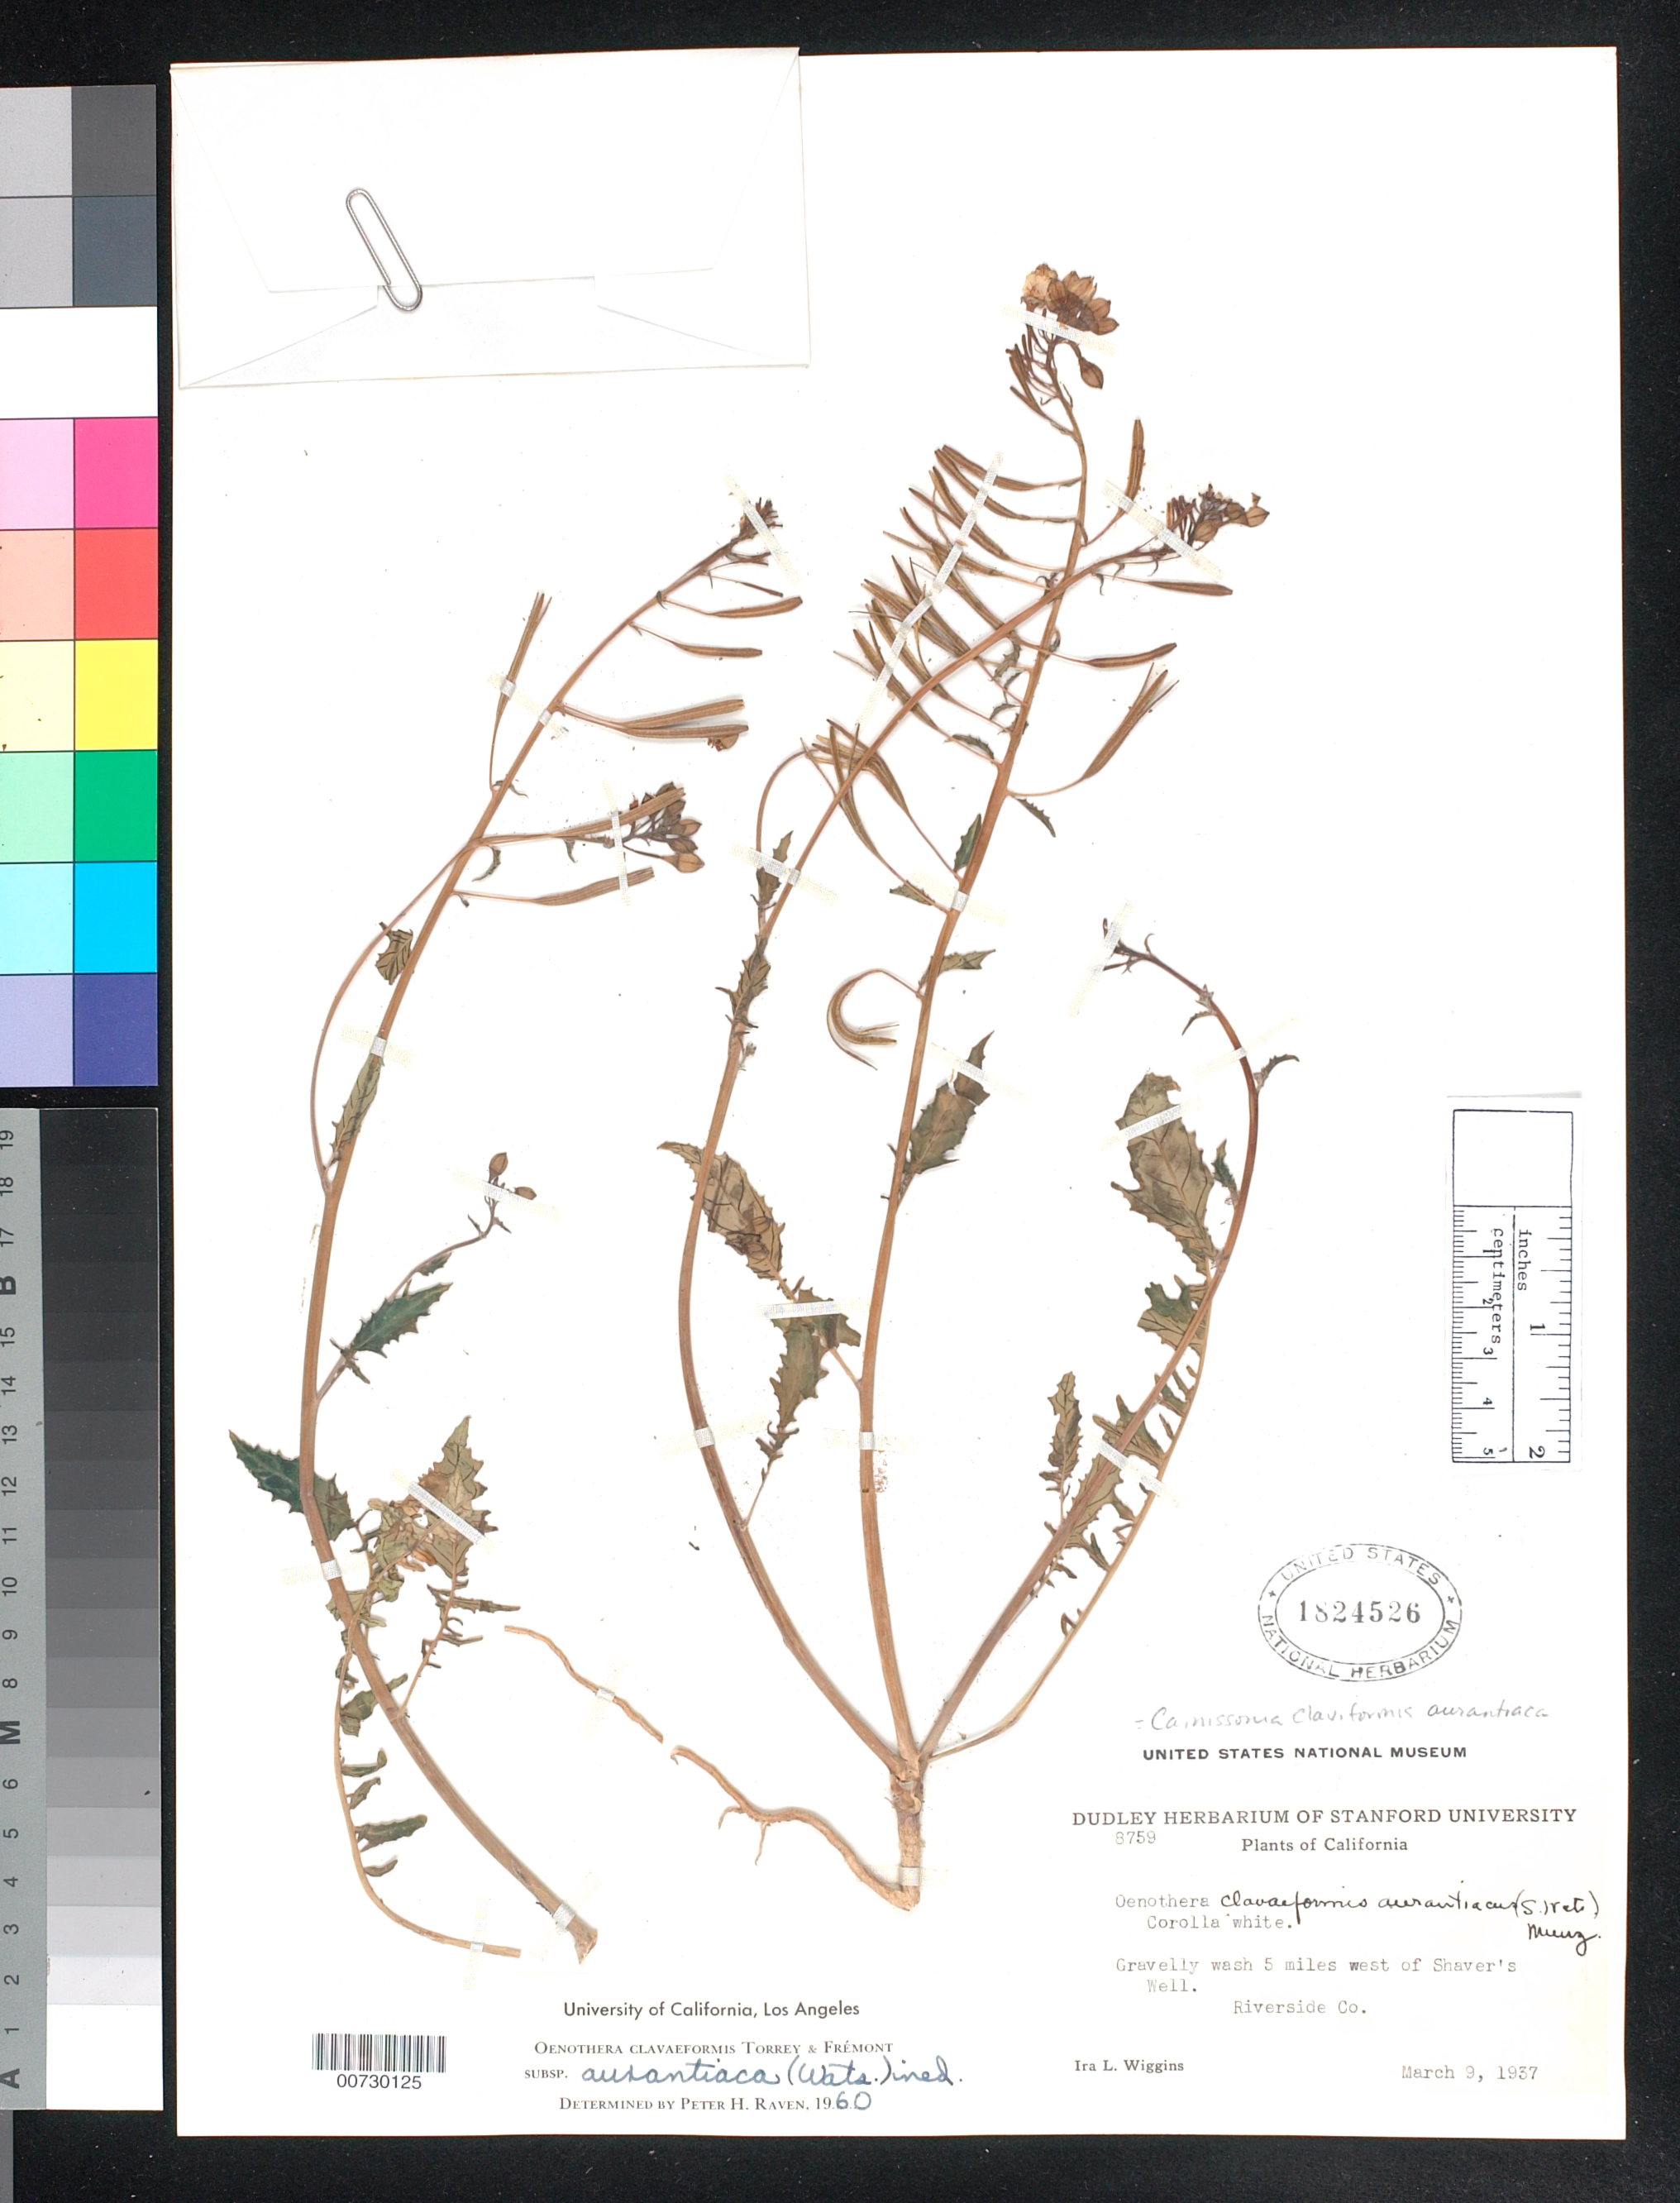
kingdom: Plantae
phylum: Tracheophyta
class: Magnoliopsida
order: Myrtales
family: Onagraceae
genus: Chylismia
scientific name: Chylismia claviformis subsp. aurantiaca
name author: (Munz) W.L. Wagner & Hoch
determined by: Wagner, W. L., (BOT), Smithsonian Institution - National Museum of Natural History (UNITED STATES)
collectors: I. L. Wiggins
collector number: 8759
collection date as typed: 09 Mar 1937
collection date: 1937-03-09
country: United States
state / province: California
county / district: Riverside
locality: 5 miles west of Shaver's Well.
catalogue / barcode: US 1824526